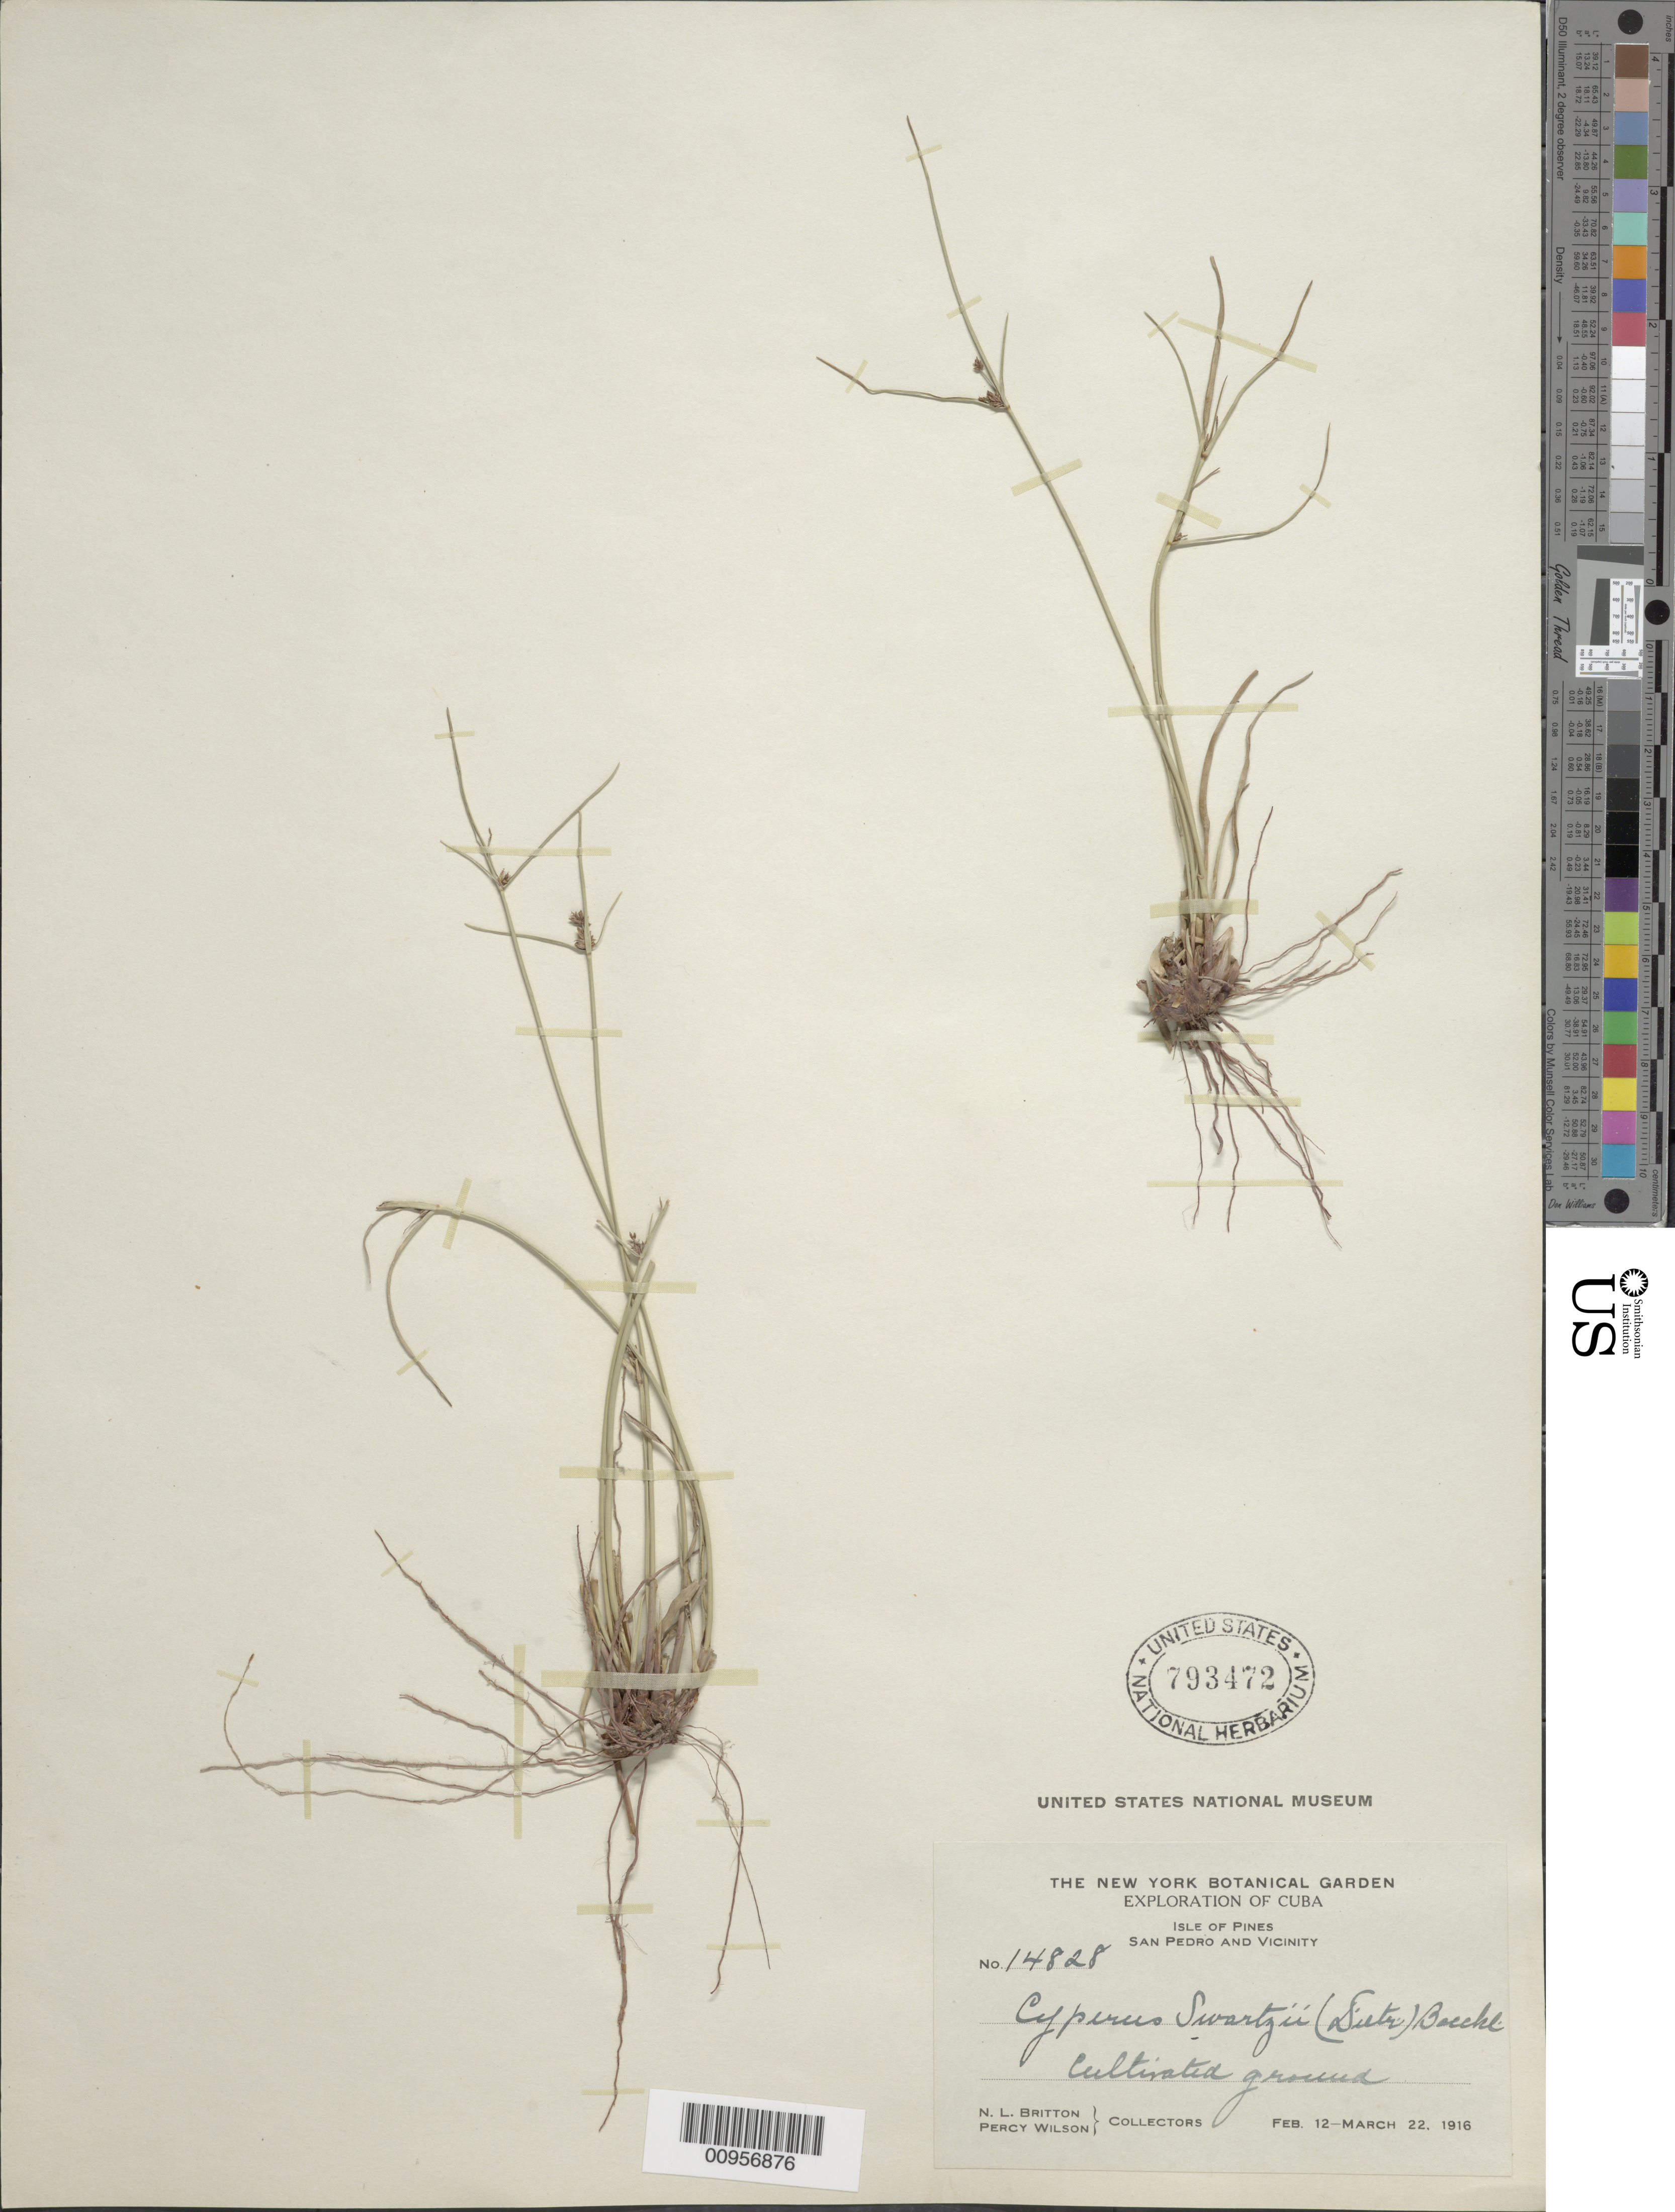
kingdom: Plantae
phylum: Tracheophyta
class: Liliopsida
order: Poales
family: Cyperaceae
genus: Cyperus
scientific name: Cyperus swartzii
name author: (A. Dietr.) Boeckeler ex Kük.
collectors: N. Britton & P. Wilson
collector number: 14828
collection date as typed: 12 Feb 1916 to 22 Mar 1916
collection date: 1916-02-12/1916-03-22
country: Cuba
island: Isla de la Juventud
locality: San Pedro and vicinity, cultivated ground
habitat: Cultivated ground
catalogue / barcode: US 793472